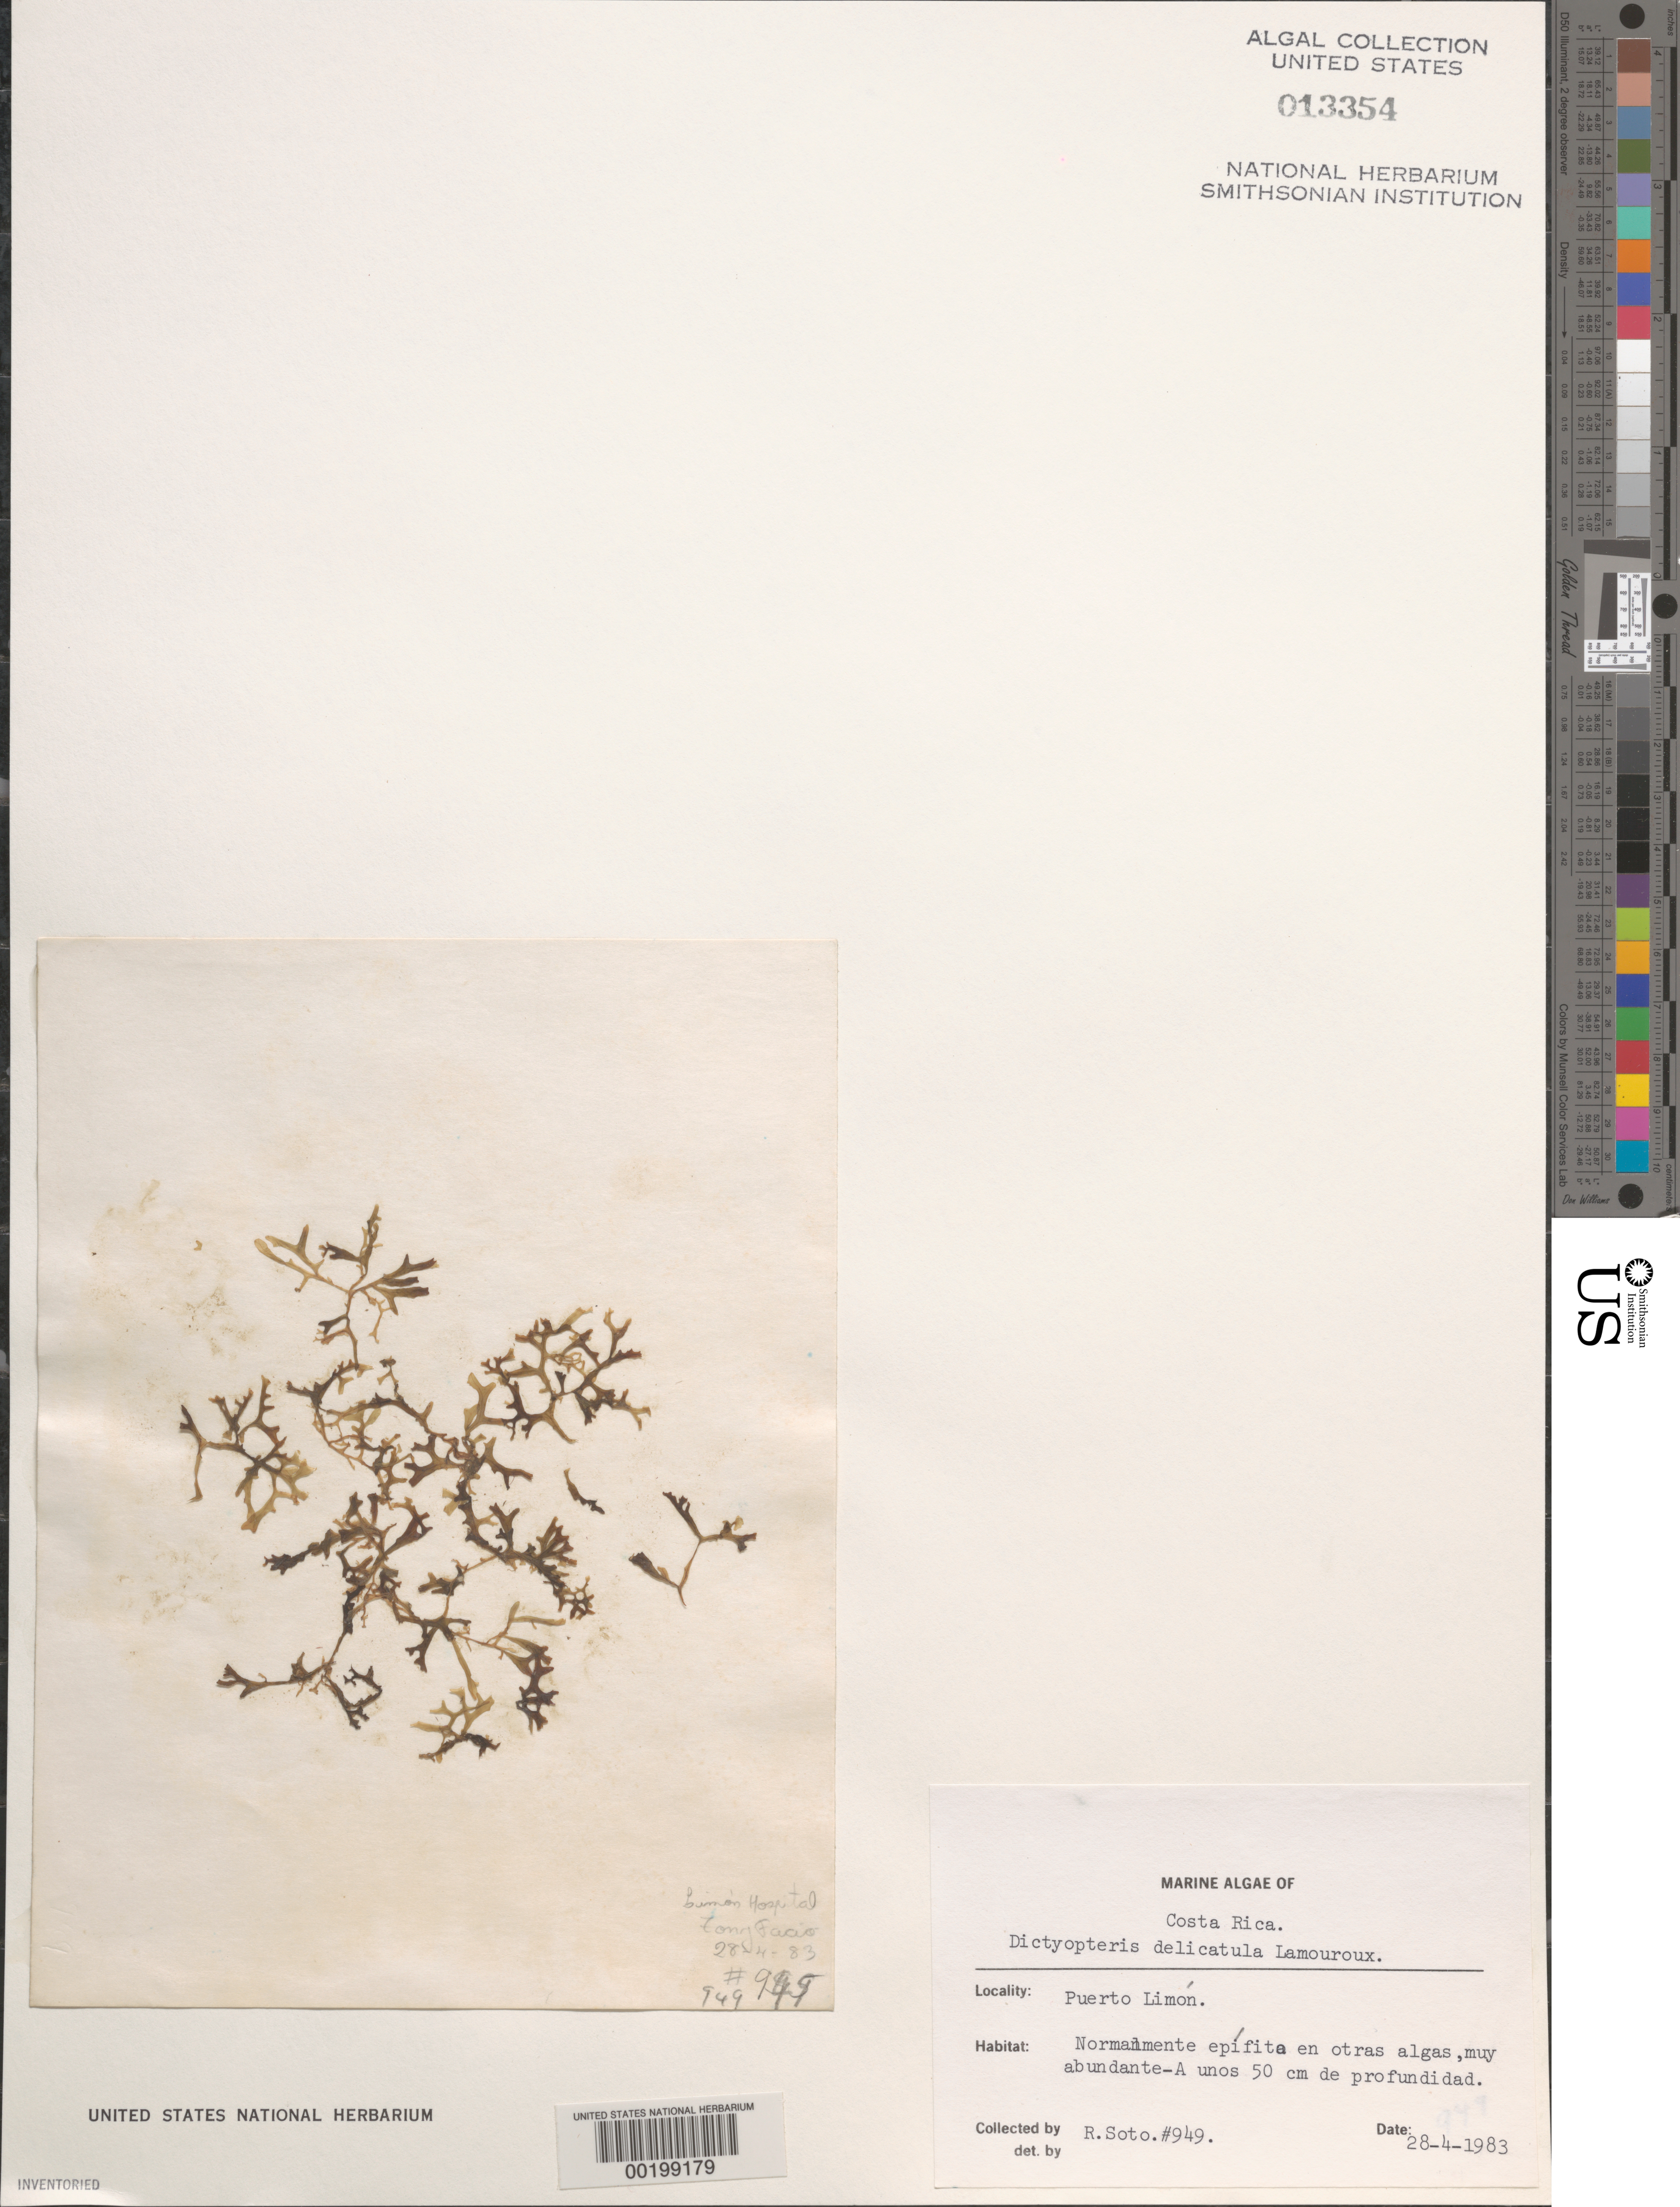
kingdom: Chromista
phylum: Ochrophyta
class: Phaeophyceae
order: Dictyotales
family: Dictyotaceae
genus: Dictyopteris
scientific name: Dictyopteris delicatula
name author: J.V.Lamouroux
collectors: R. Soto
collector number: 949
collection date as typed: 28 Apr 1983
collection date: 1983-04-28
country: Costa Rica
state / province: Limón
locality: Puerto limon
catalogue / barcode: US 13354